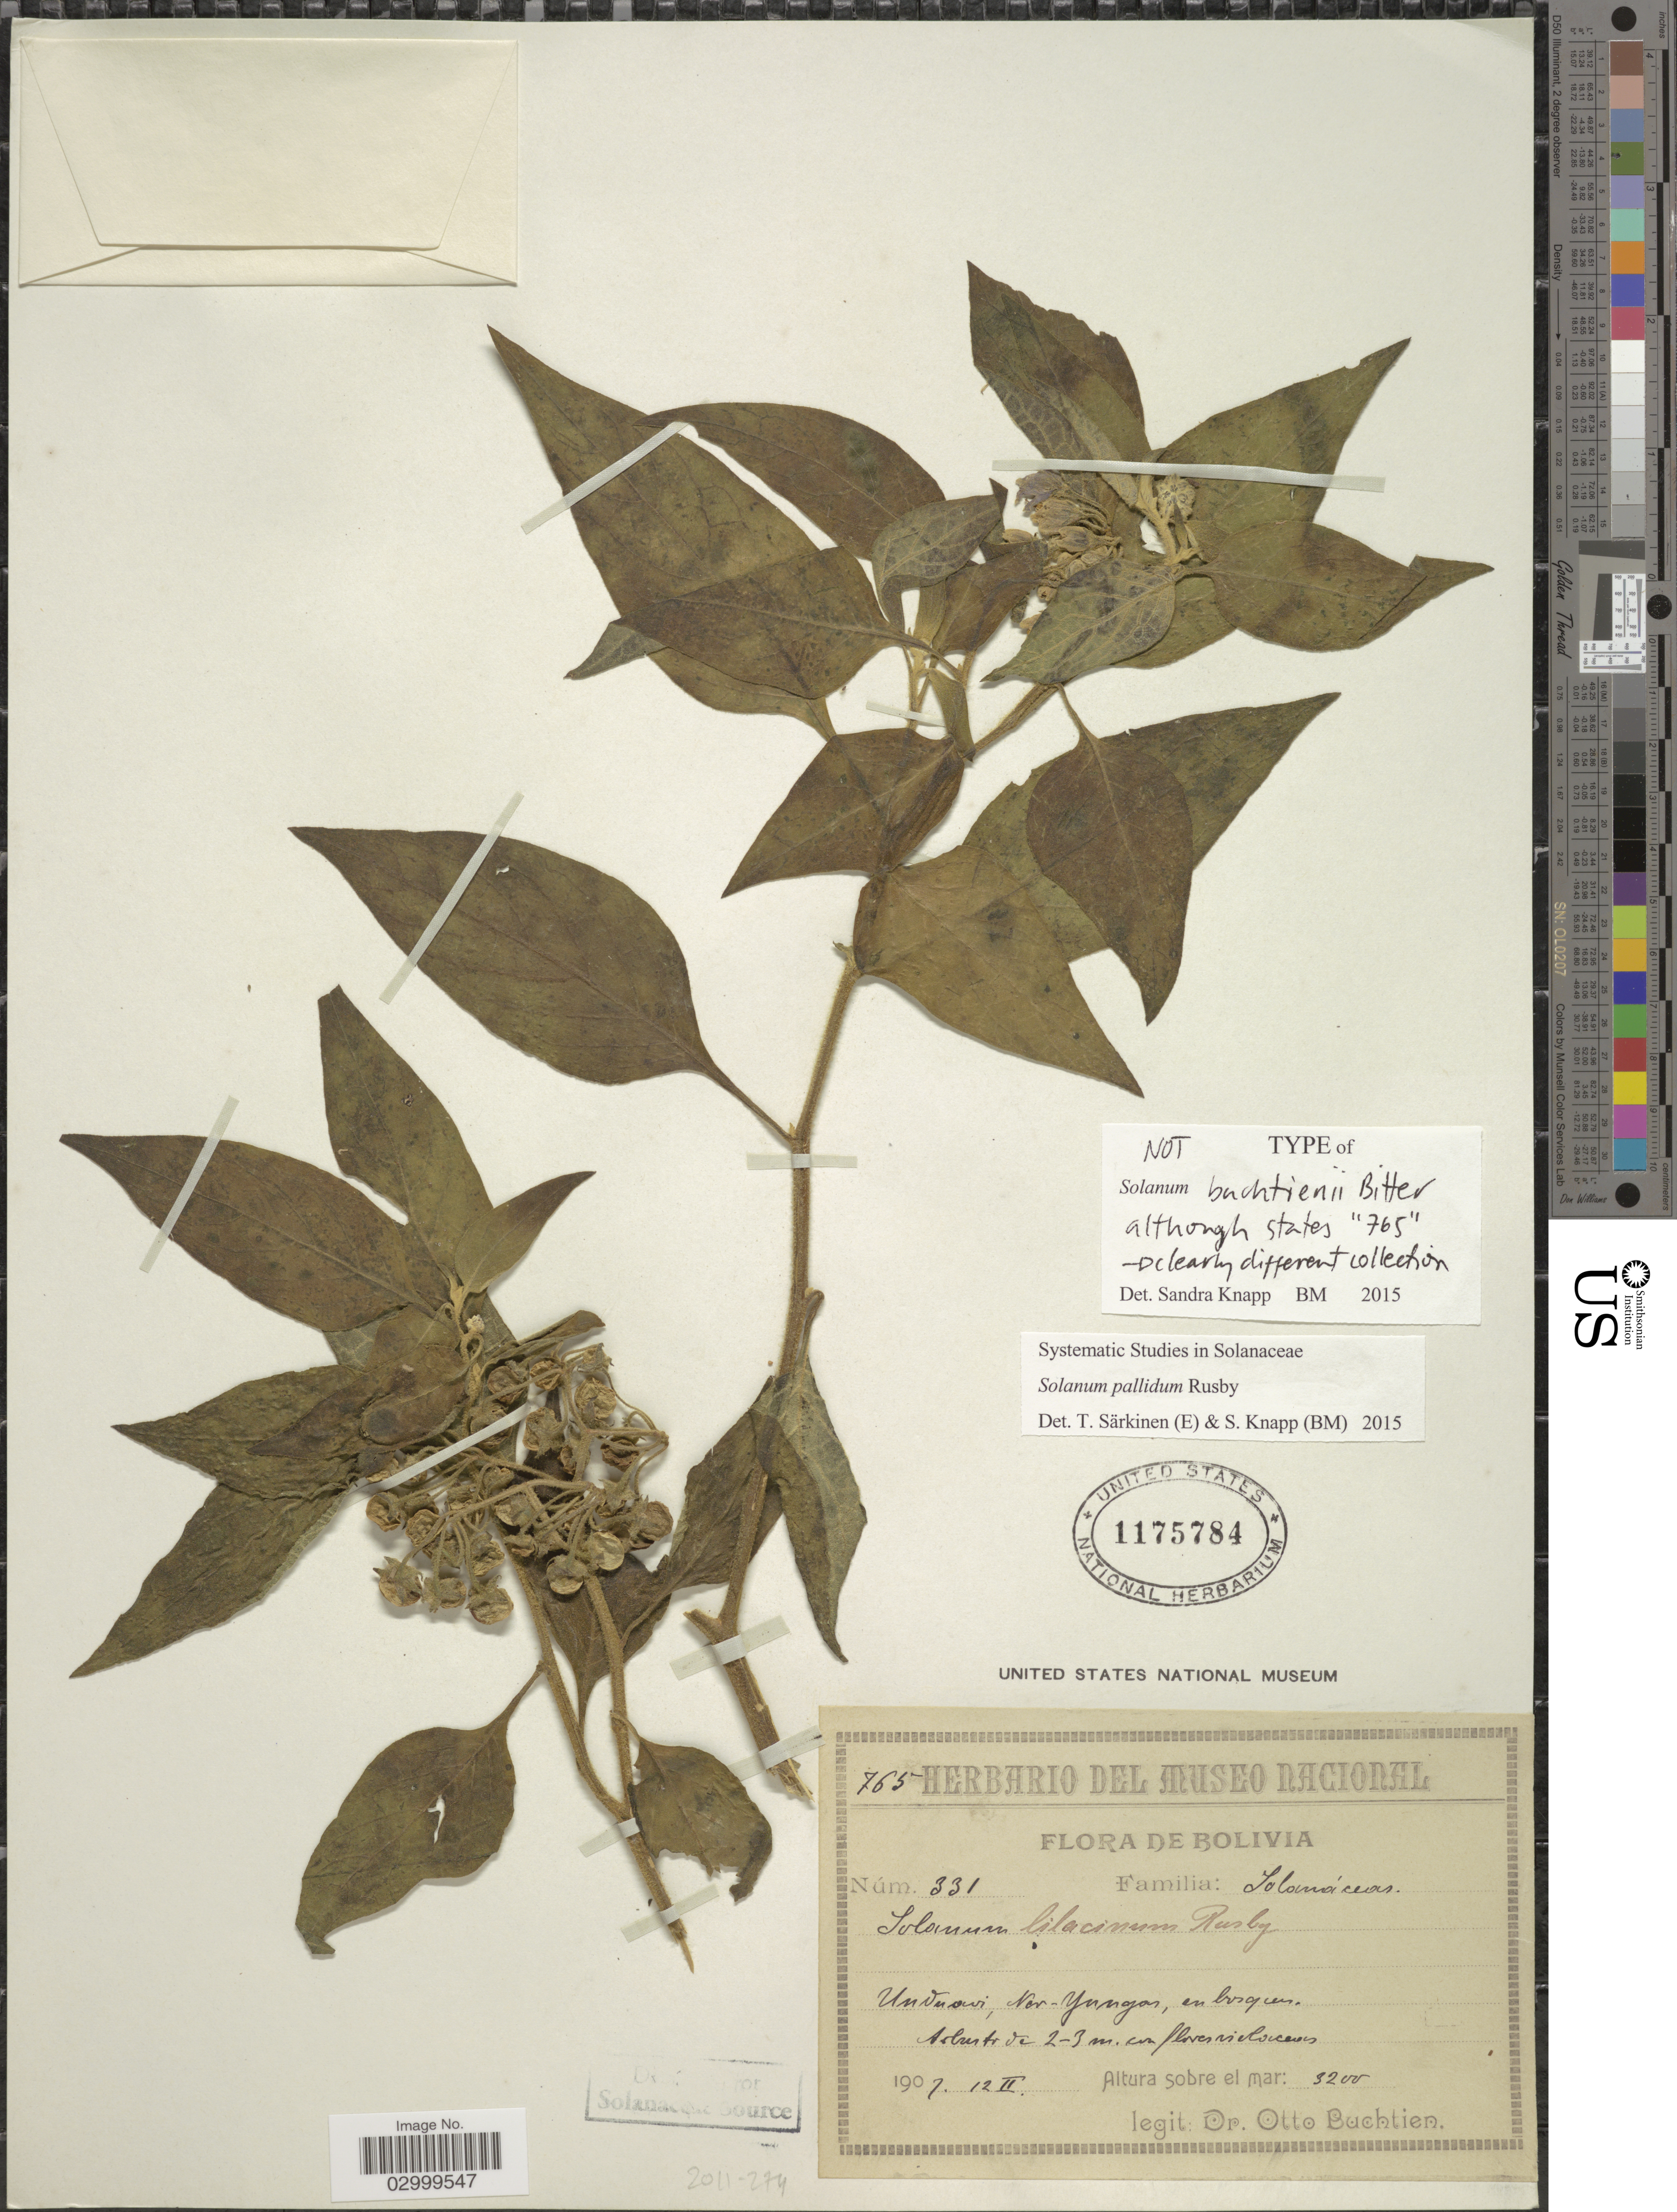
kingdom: Plantae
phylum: Tracheophyta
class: Magnoliopsida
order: Solanales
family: Solanaceae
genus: Solanum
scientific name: Solanum pallidum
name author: Rusby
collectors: O. Buchtien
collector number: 331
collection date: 1907-02-12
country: Bolivia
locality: Unduavi, Nor-Yungas.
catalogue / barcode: US 1175784